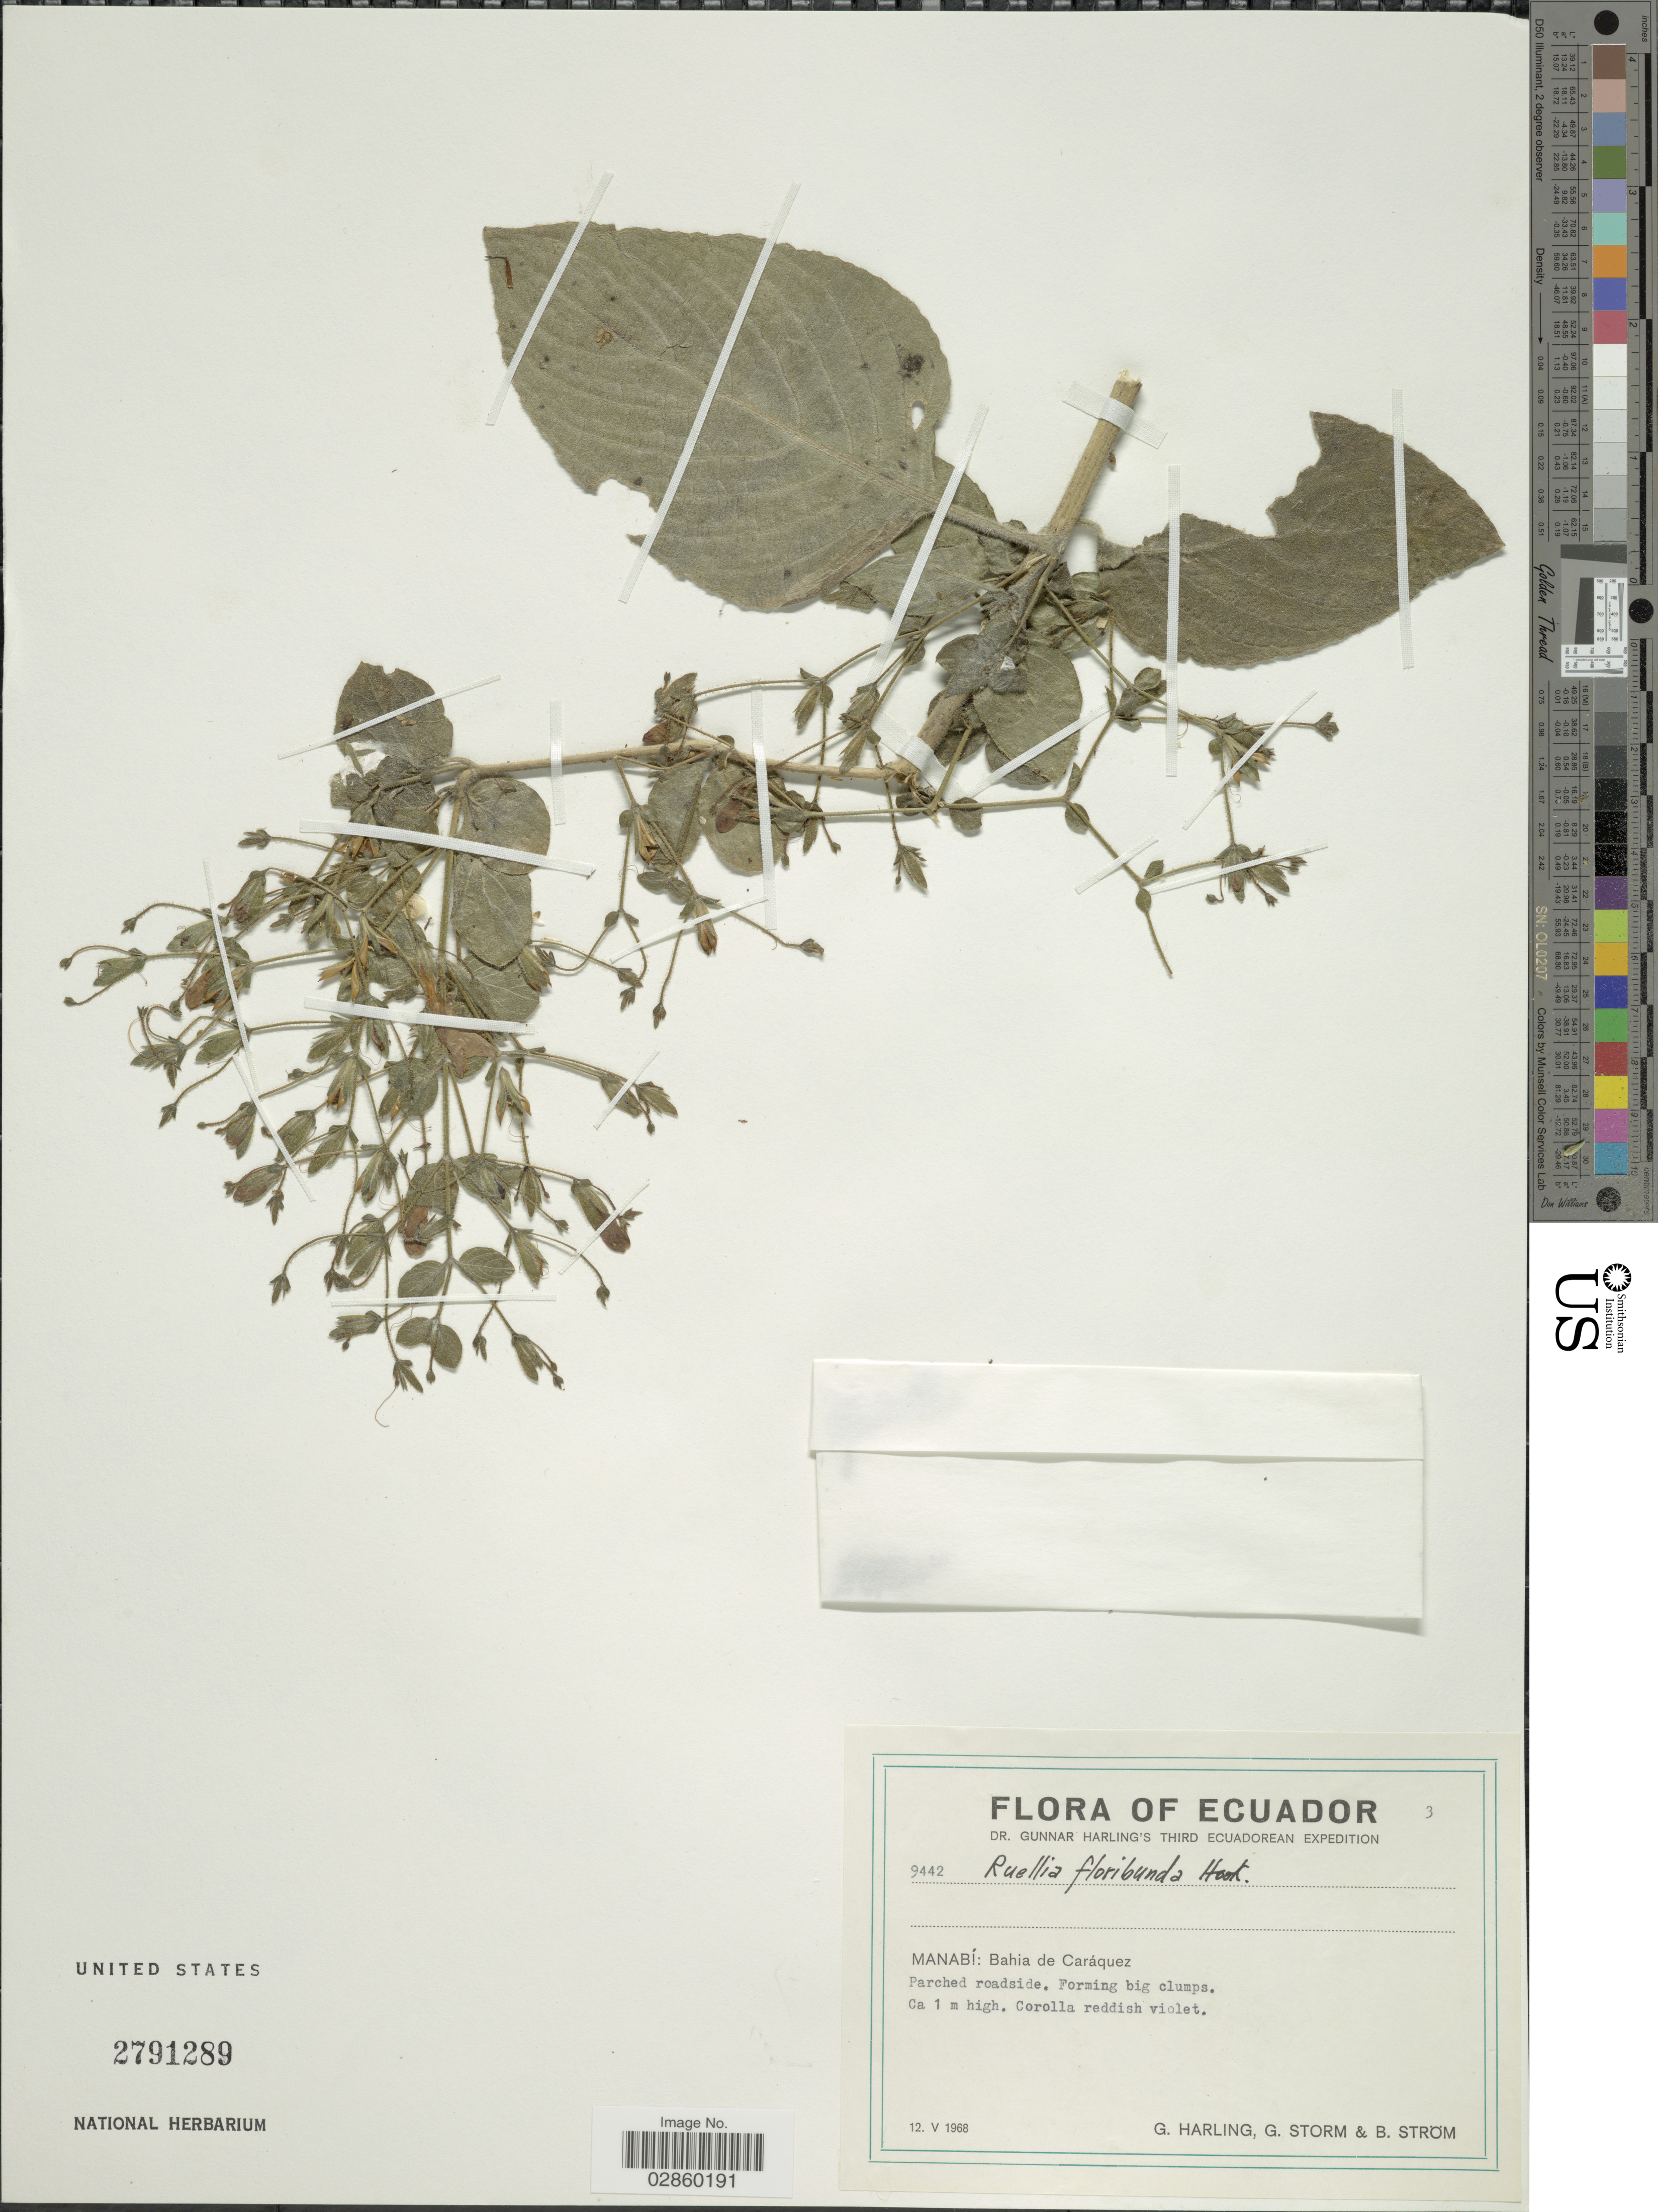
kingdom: Plantae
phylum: Tracheophyta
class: Magnoliopsida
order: Lamiales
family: Acanthaceae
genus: Ruellia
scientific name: Ruellia floribunda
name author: Hook.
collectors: G. Harling, G. Storm & B. Ström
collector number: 9442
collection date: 1968-05-12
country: Ecuador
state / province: Manabí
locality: Bahia de Caráquez, Parched roadside.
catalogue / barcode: US 2791289